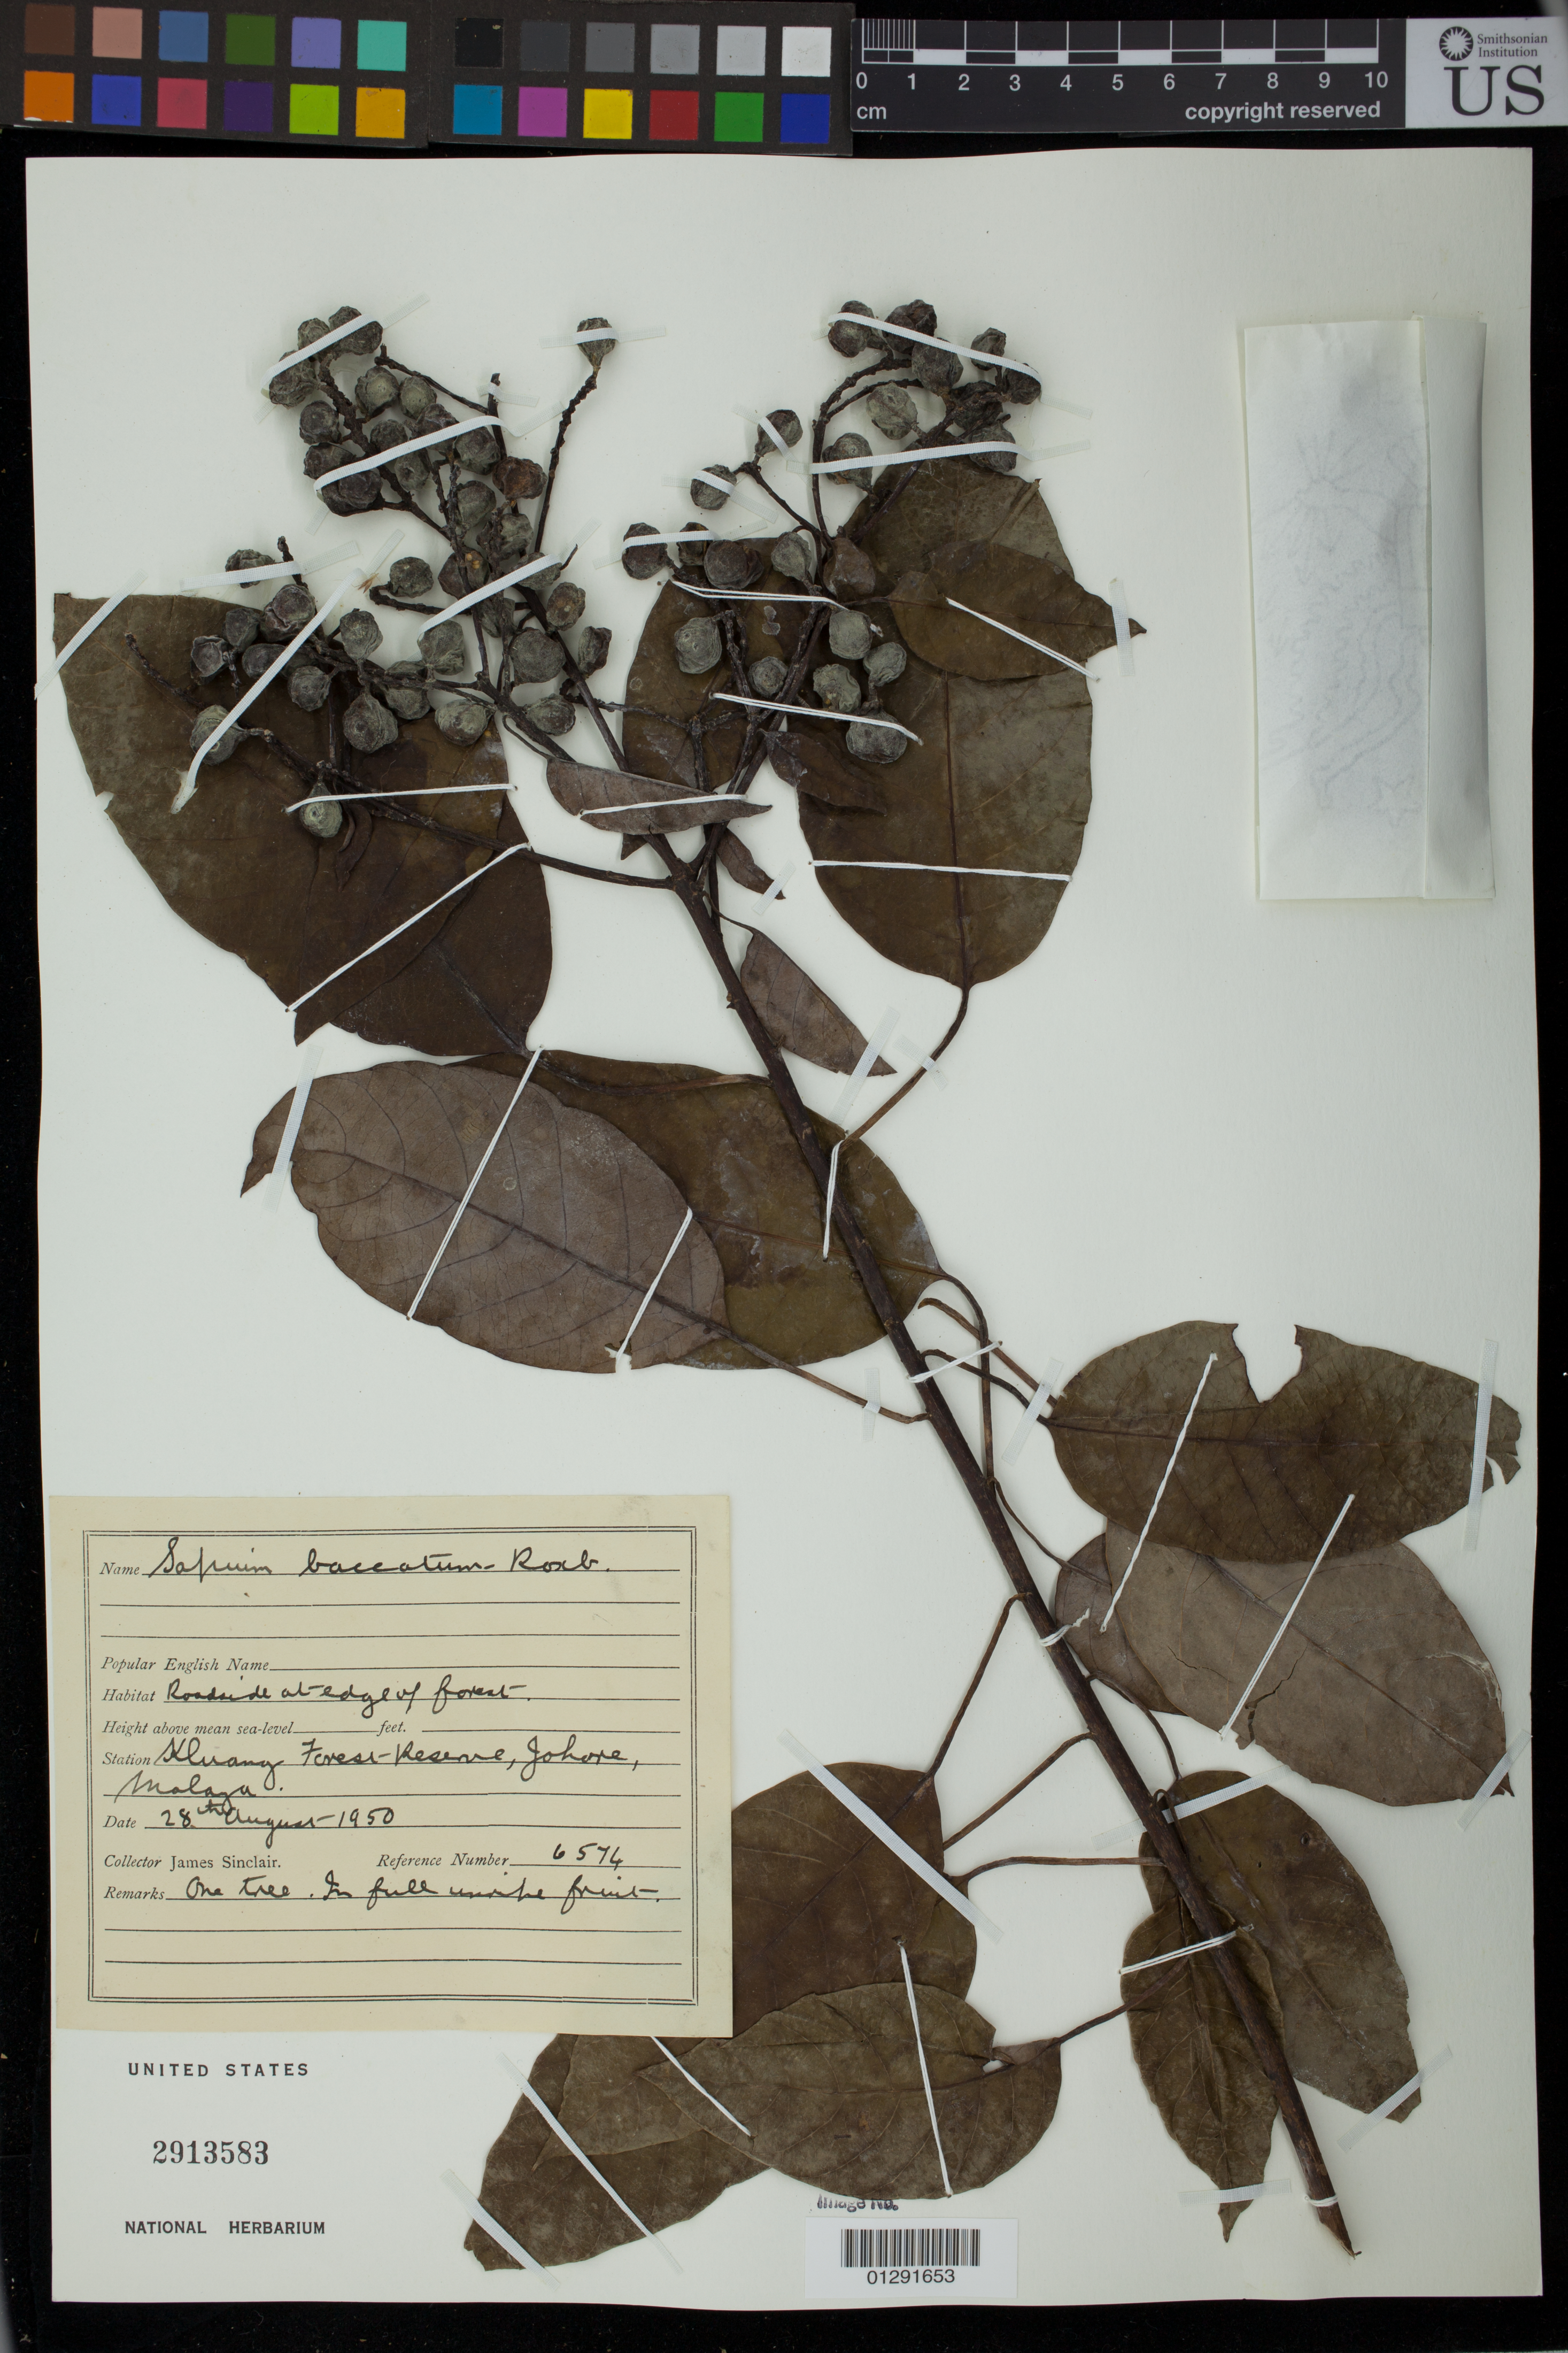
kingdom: Plantae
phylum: Tracheophyta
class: Magnoliopsida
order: Malpighiales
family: Euphorbiaceae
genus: Sapium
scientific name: Sapium baccatum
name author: Roxb.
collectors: J. Sinclair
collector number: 6574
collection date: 1950-08-28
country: Malaysia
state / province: Johor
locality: Roadside at edge of forest. Kluang Forest Reserve.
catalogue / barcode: US 2913583